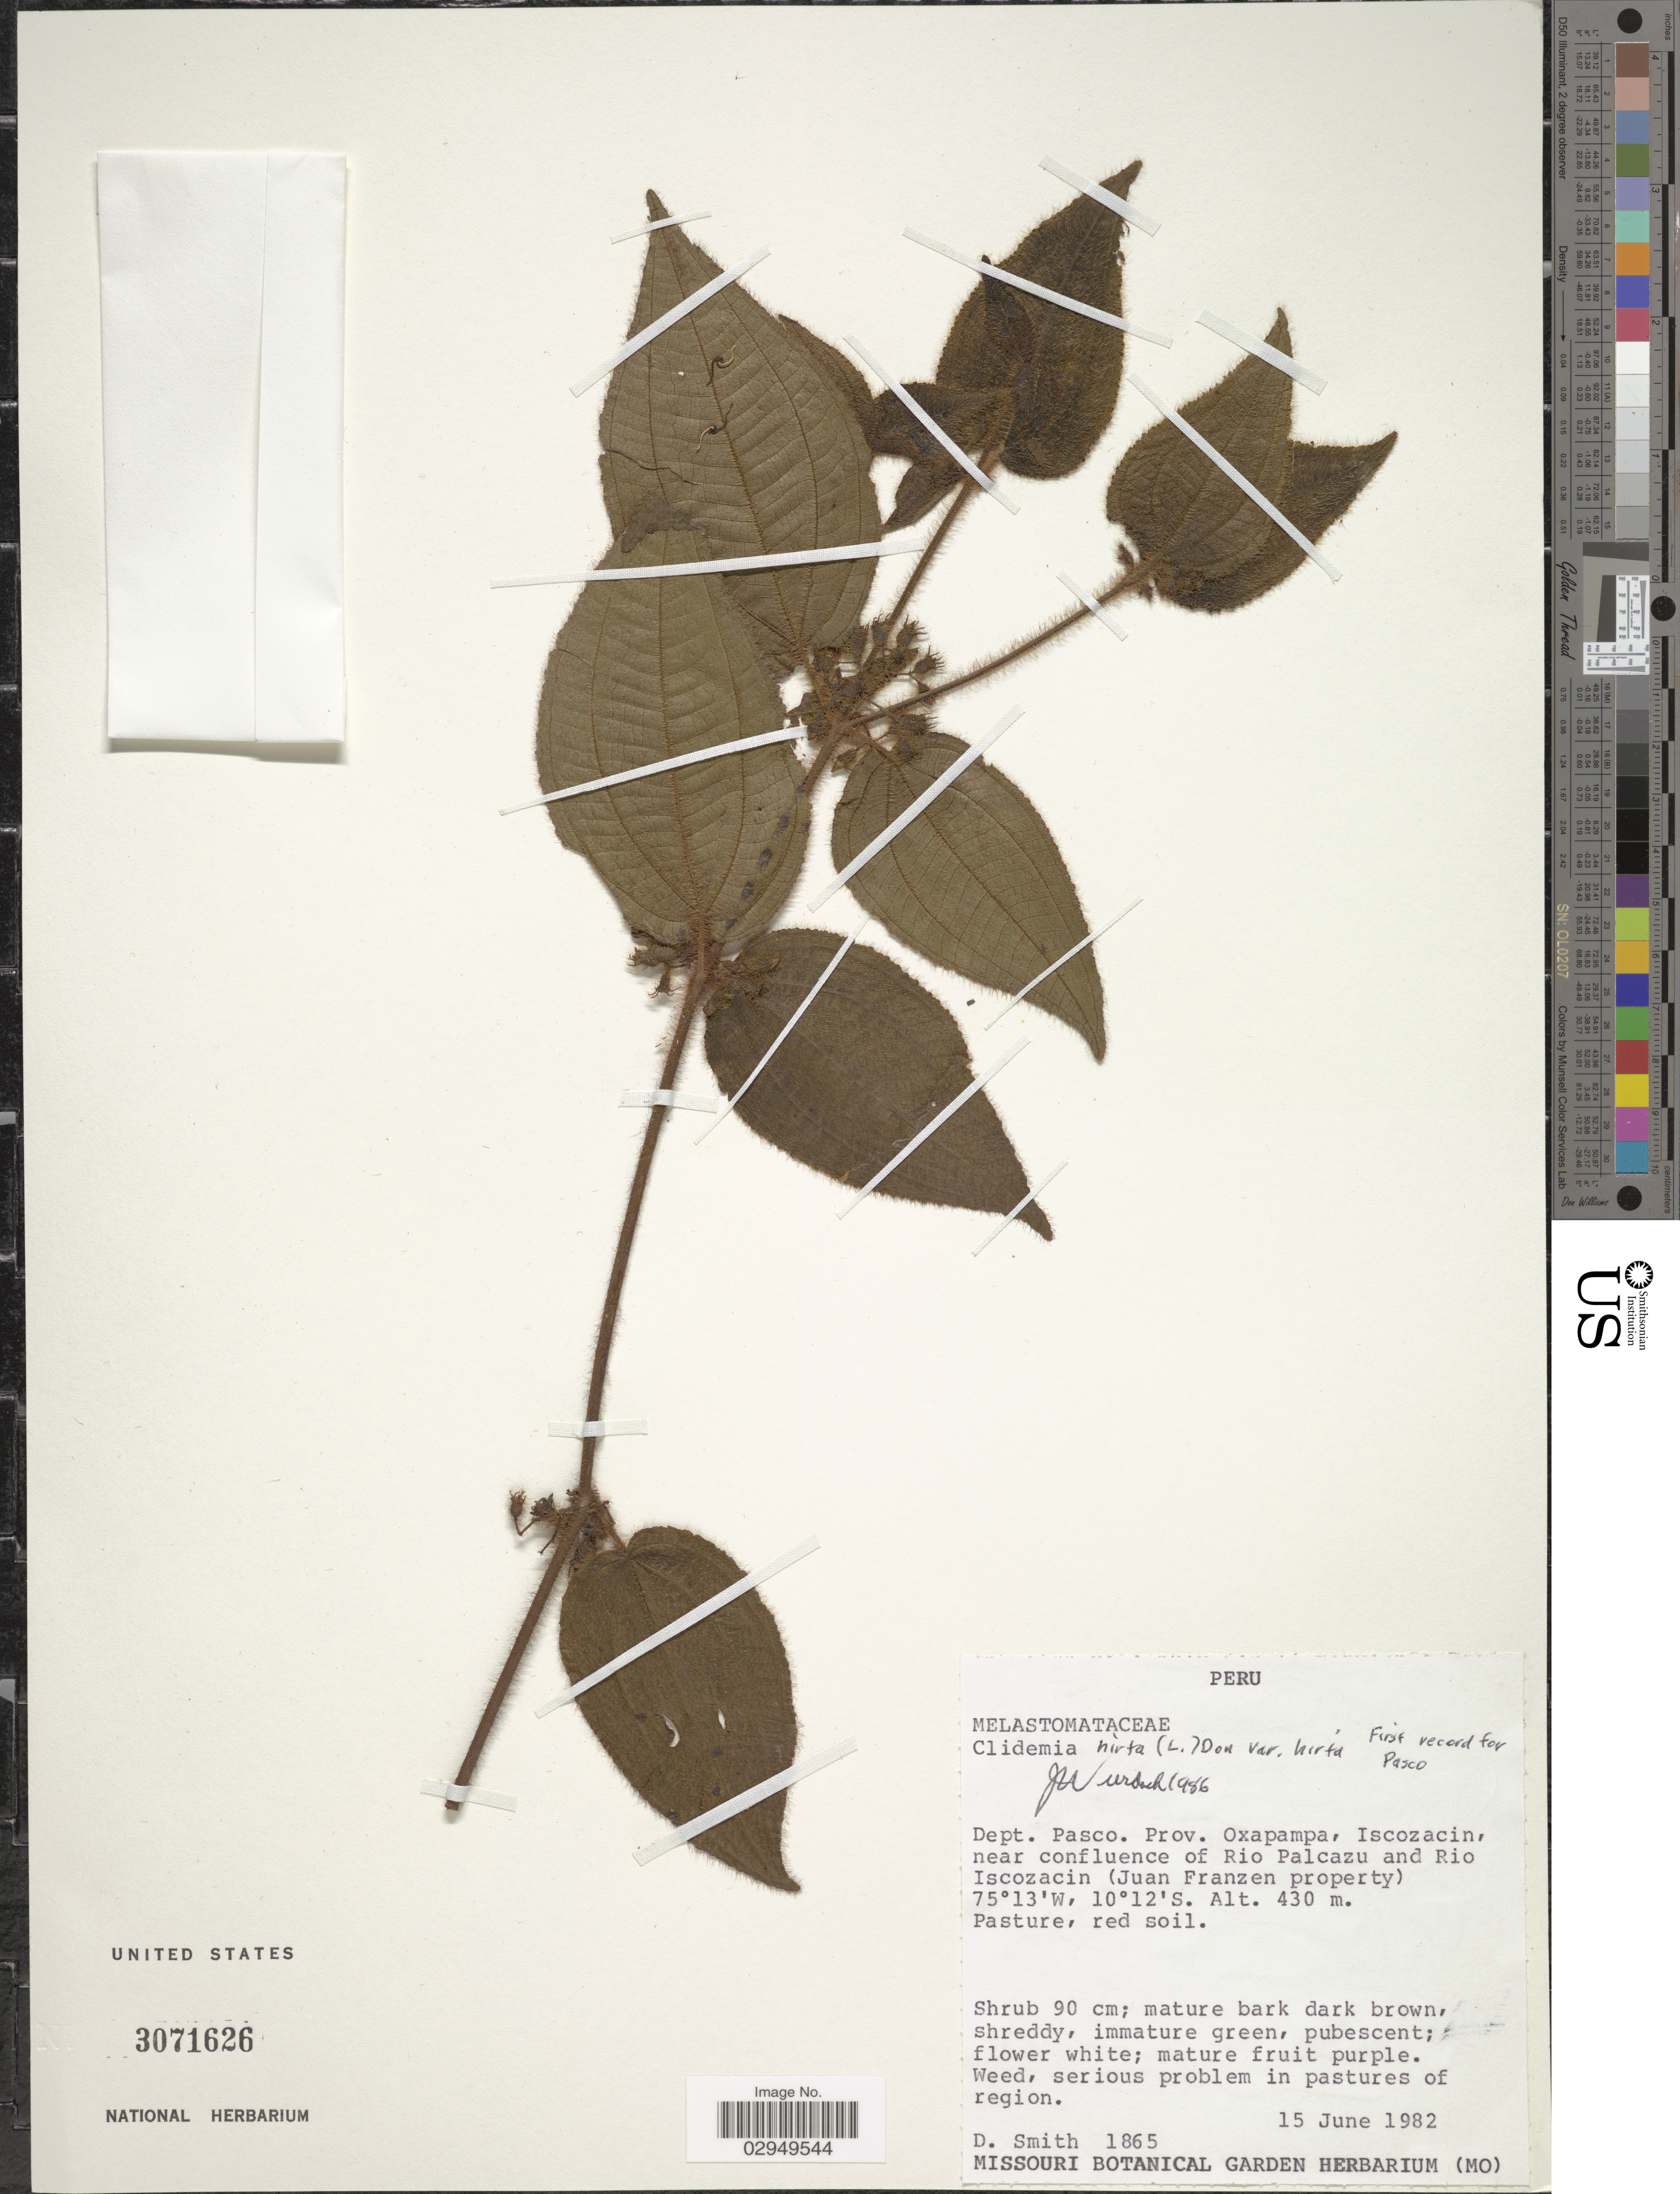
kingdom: Plantae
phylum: Tracheophyta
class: Magnoliopsida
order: Myrtales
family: Melastomataceae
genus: Clidemia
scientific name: Clidemia hirta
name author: (L.) D. Don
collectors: D. Smith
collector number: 1865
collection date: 1982-06-15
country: Peru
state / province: Pasco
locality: Dept. Pasco. Prov. Oxapampa, Iscozacin, near confluence of Rio Palcazu and Rio Iscozacin (Juan Franzen property).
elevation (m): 430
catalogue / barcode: US 3071626